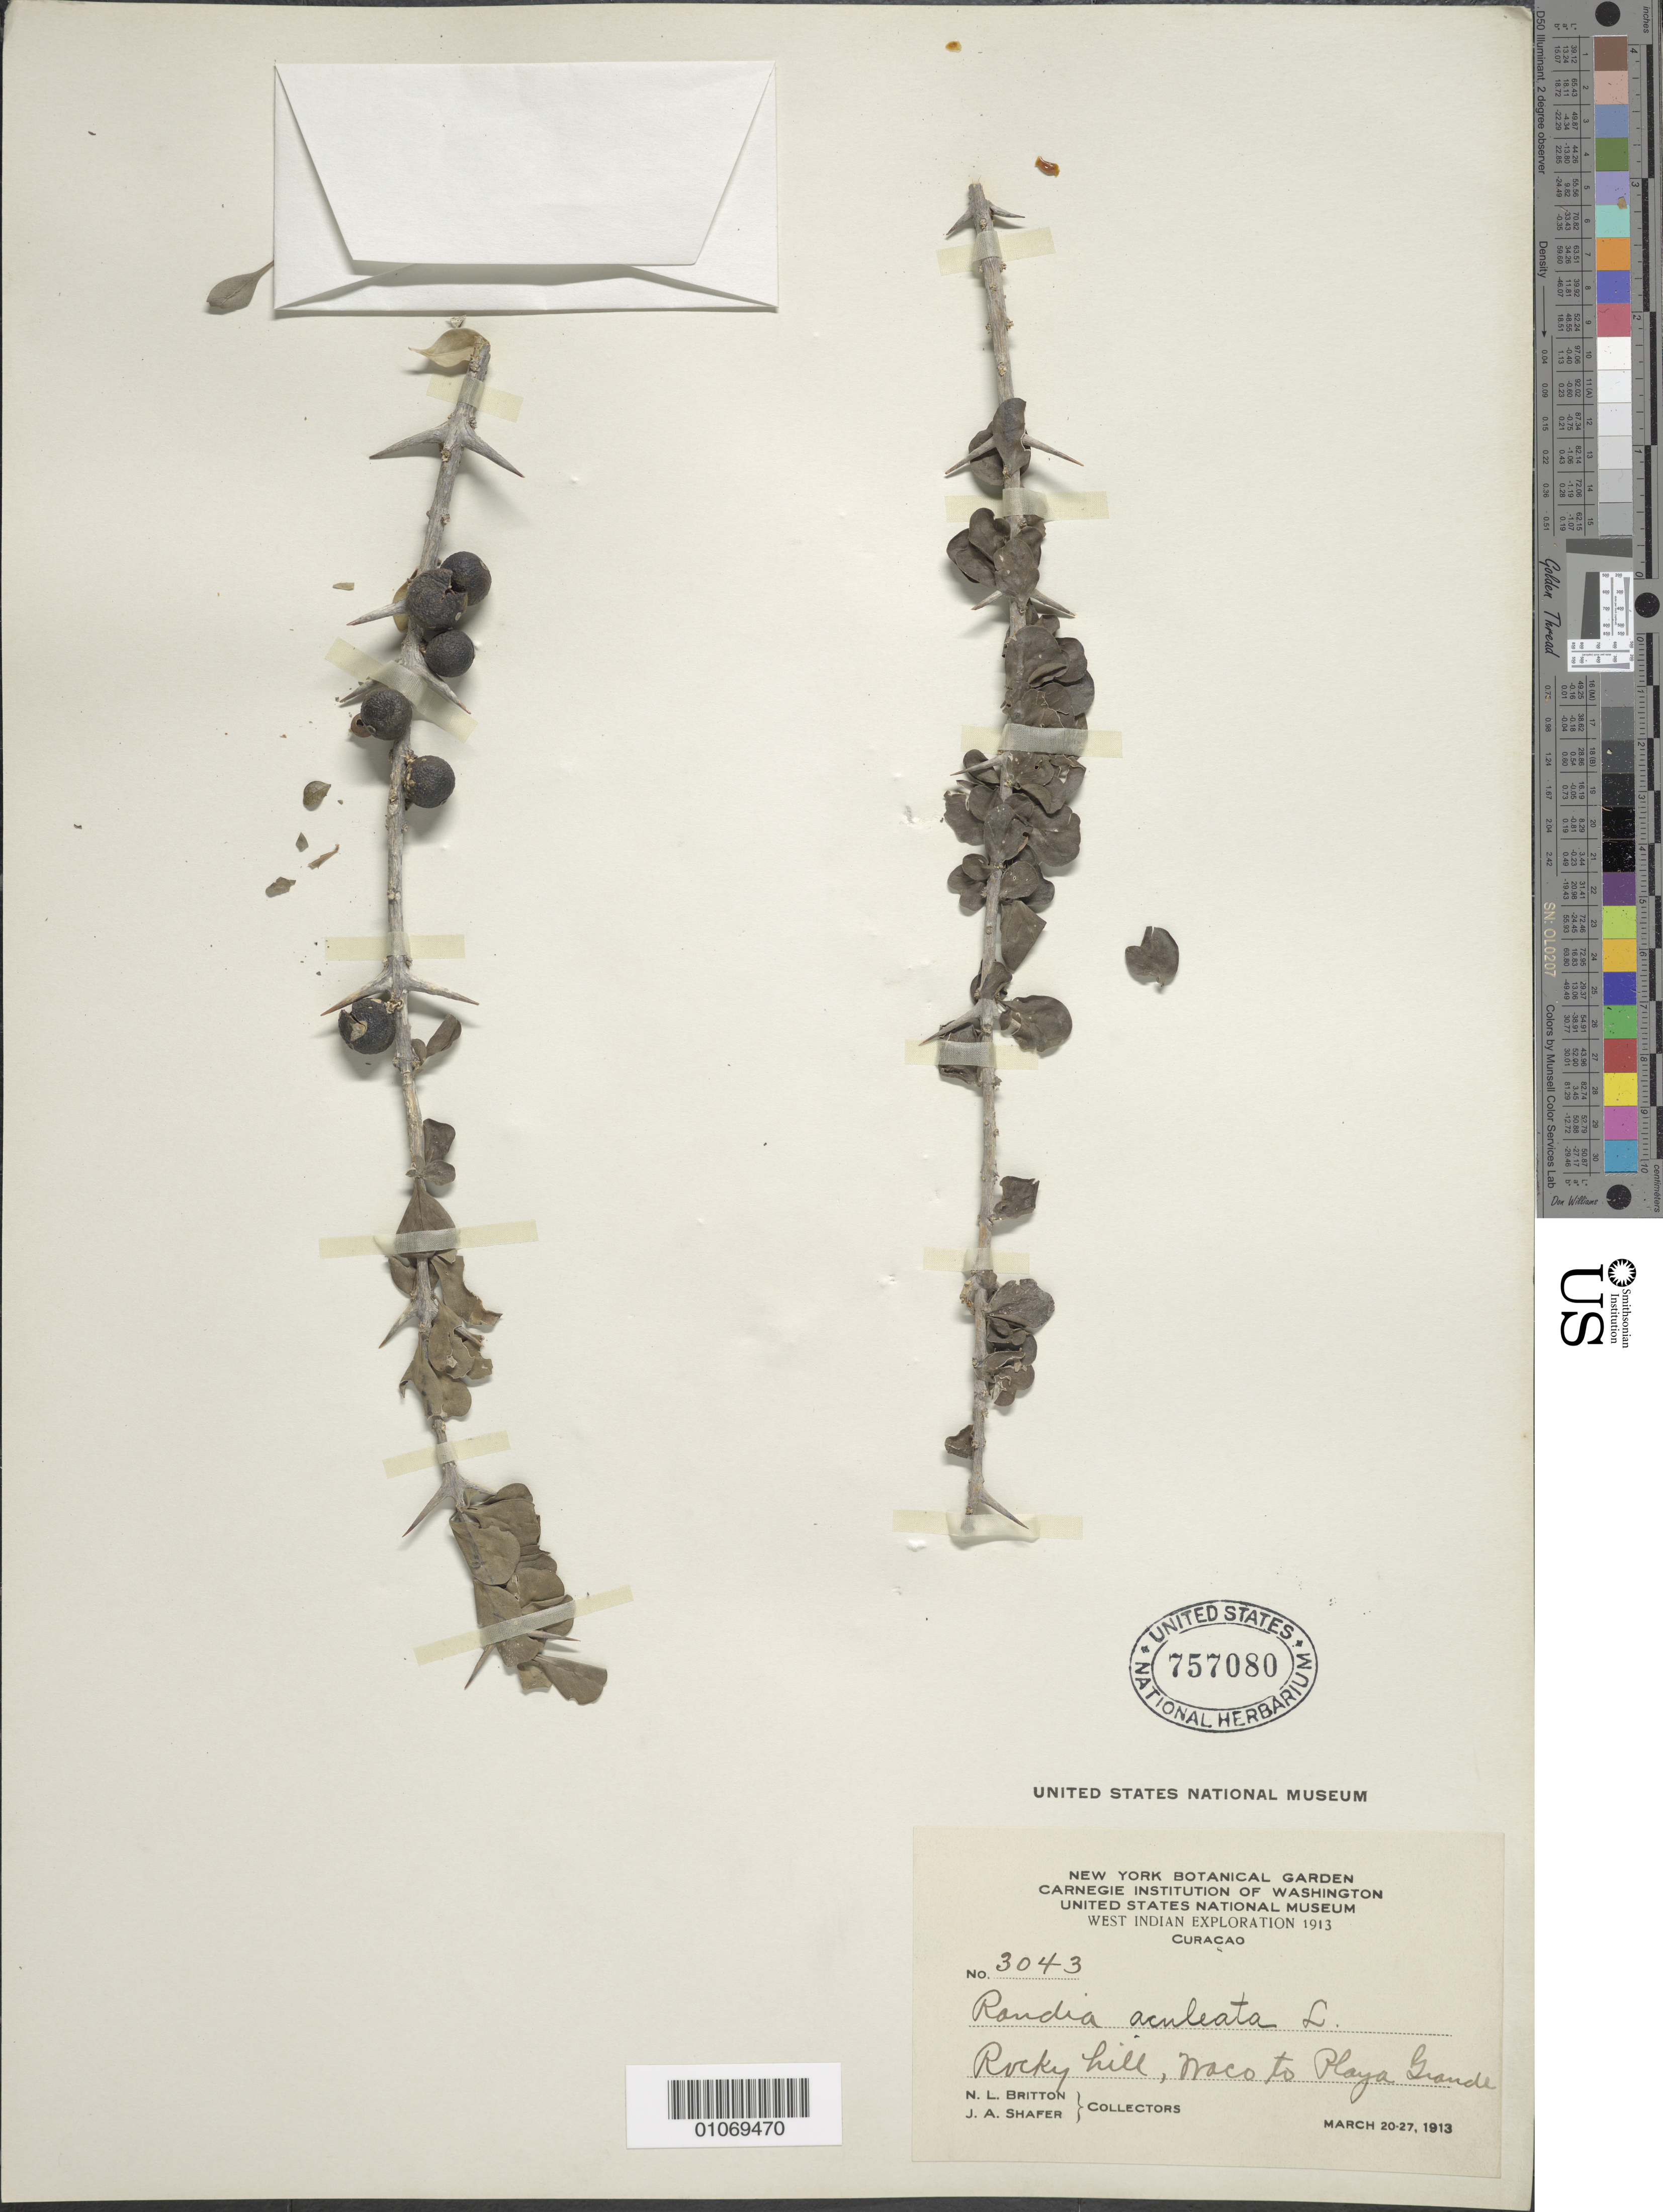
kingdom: Plantae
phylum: Tracheophyta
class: Magnoliopsida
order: Gentianales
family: Rubiaceae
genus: Randia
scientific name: Randia aculeata f. mitis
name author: (L.) Steyerm.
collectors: N. Britton & J. A. Shafer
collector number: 3043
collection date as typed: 20 Mar 1913 to 27 Mar 1913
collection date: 1913-03-20/1913-03-27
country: Curaçao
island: Curaçao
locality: Rocky hill, Waco to Playa Grande.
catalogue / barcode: US 757080